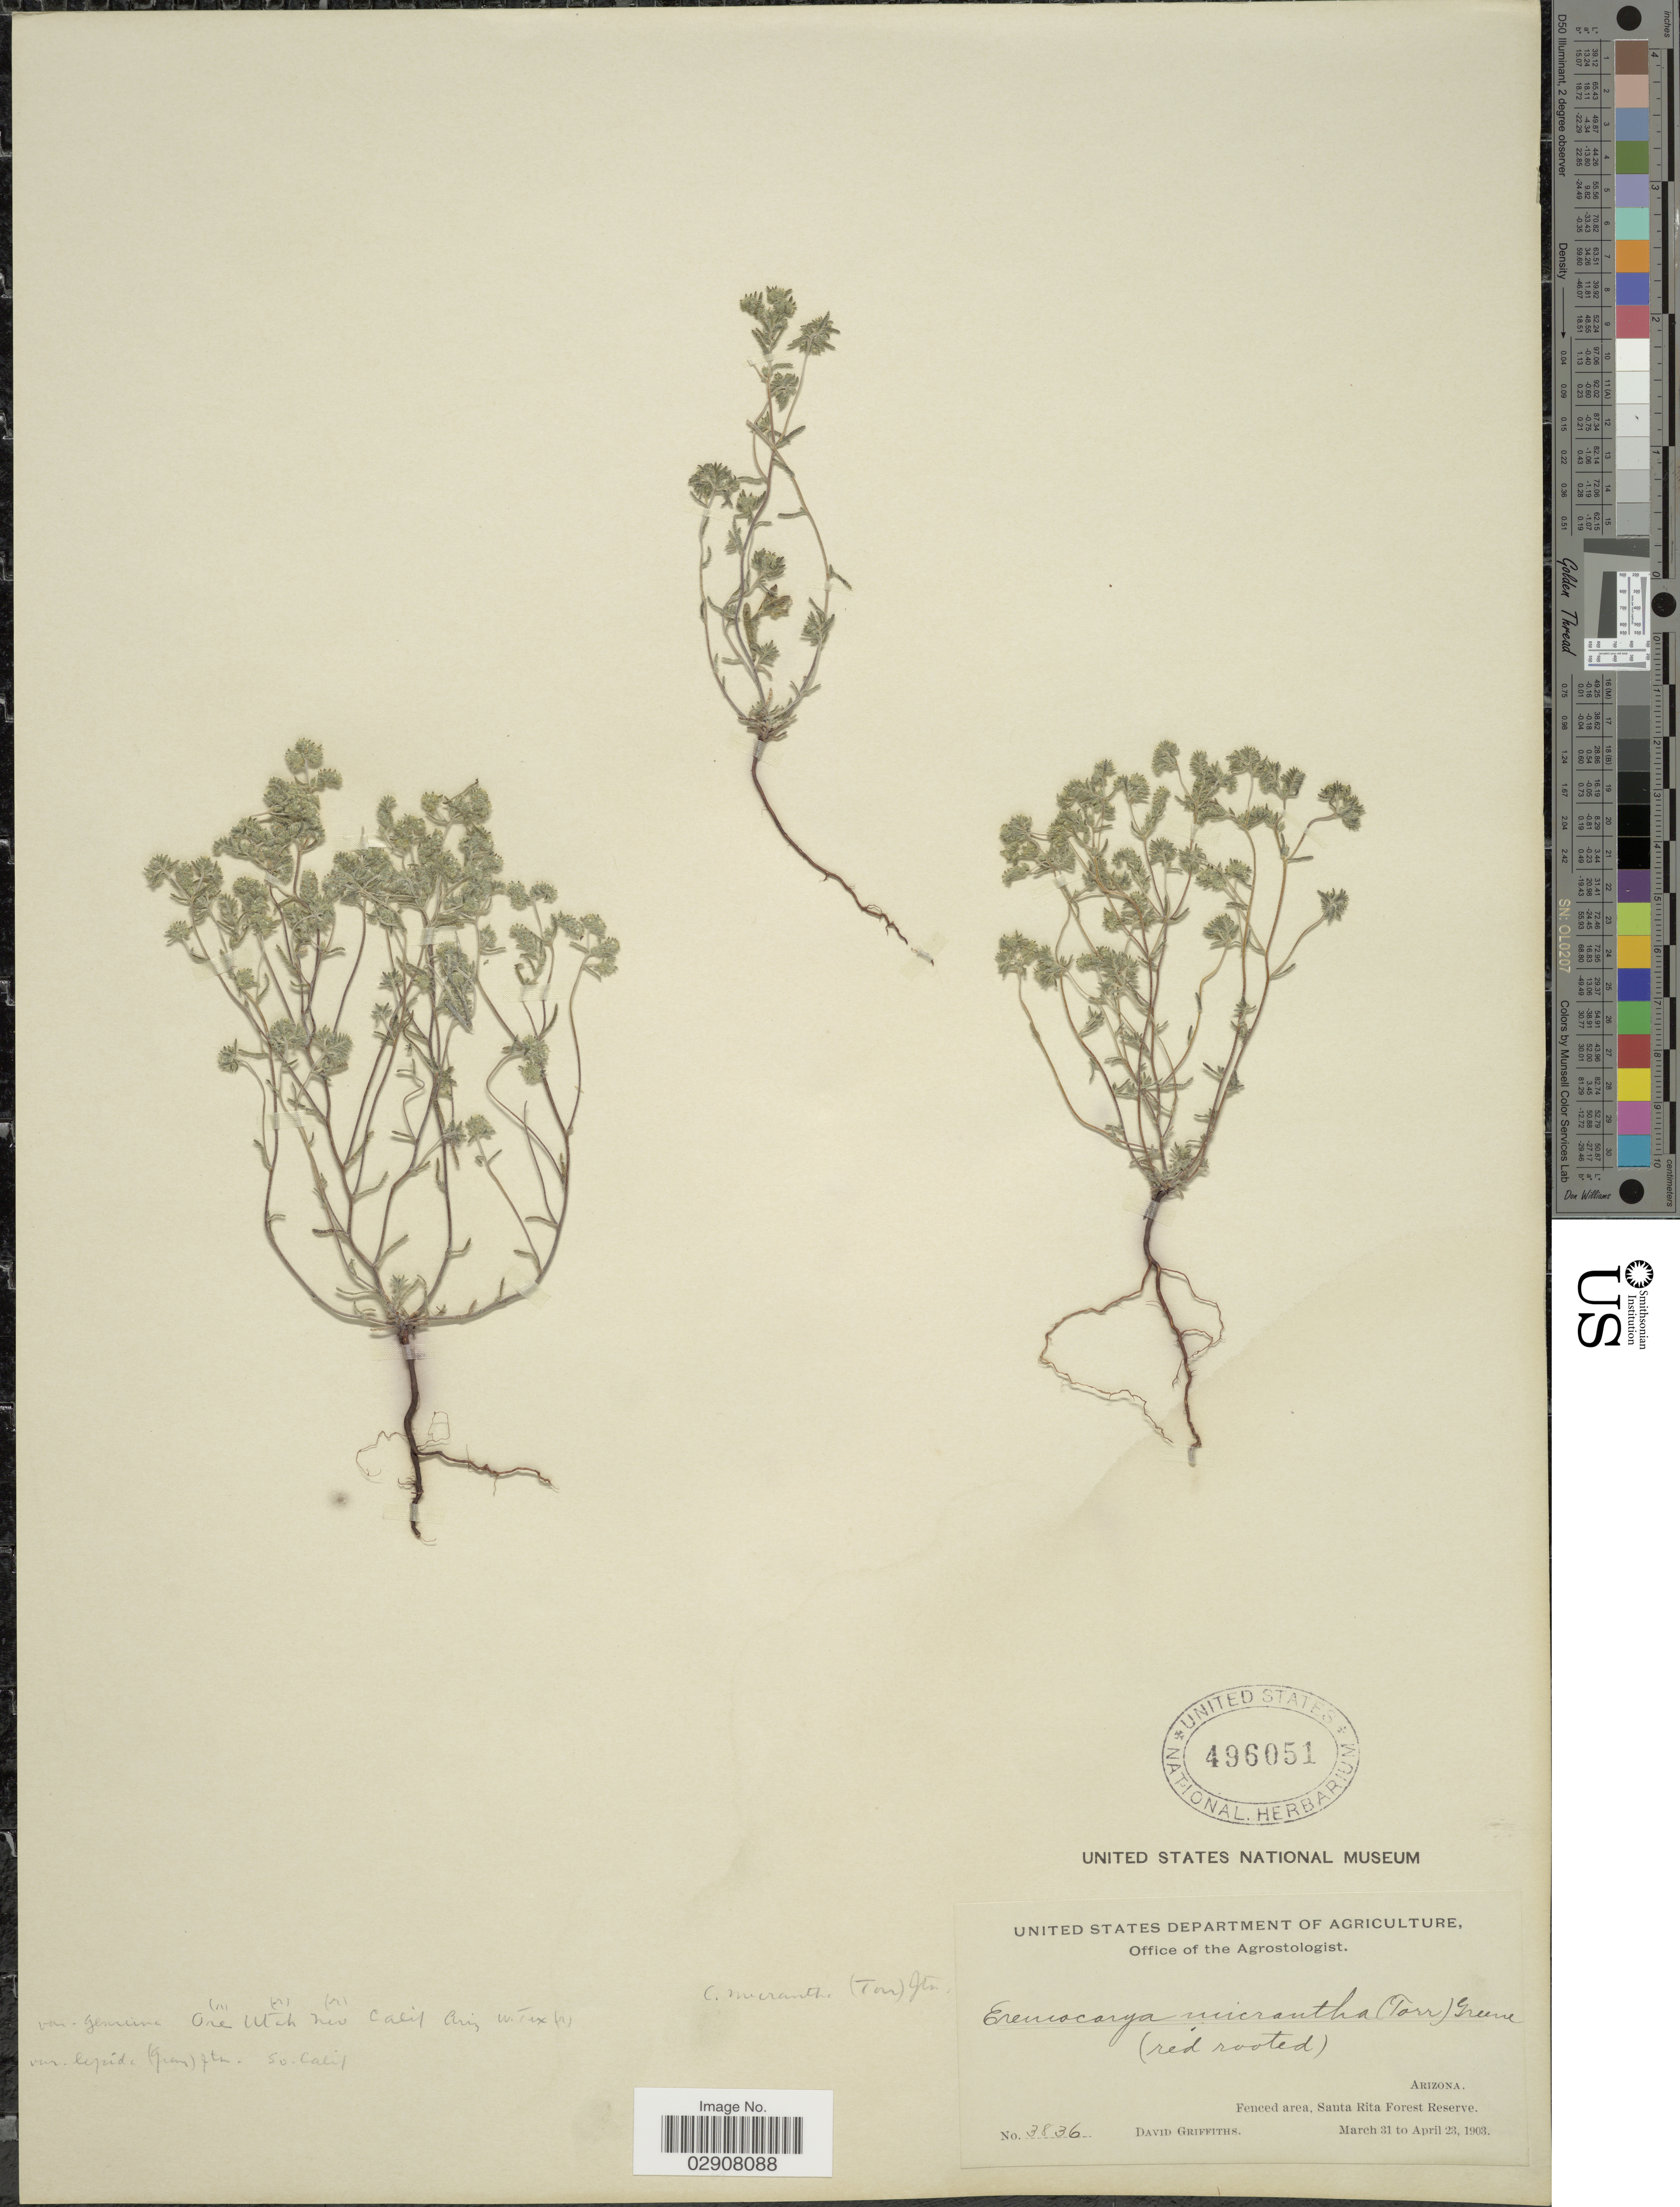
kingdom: Plantae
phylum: Tracheophyta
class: Magnoliopsida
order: Boraginales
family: Boraginaceae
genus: Cryptantha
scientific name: Cryptantha micrantha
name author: (Torr.) I.M. Johnst.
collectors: D. Griffiths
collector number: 3836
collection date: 1903-03-31/1903-04-23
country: United States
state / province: Arizona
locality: Fenced area, Santa Rita Forest Reserve.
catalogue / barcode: US 496051